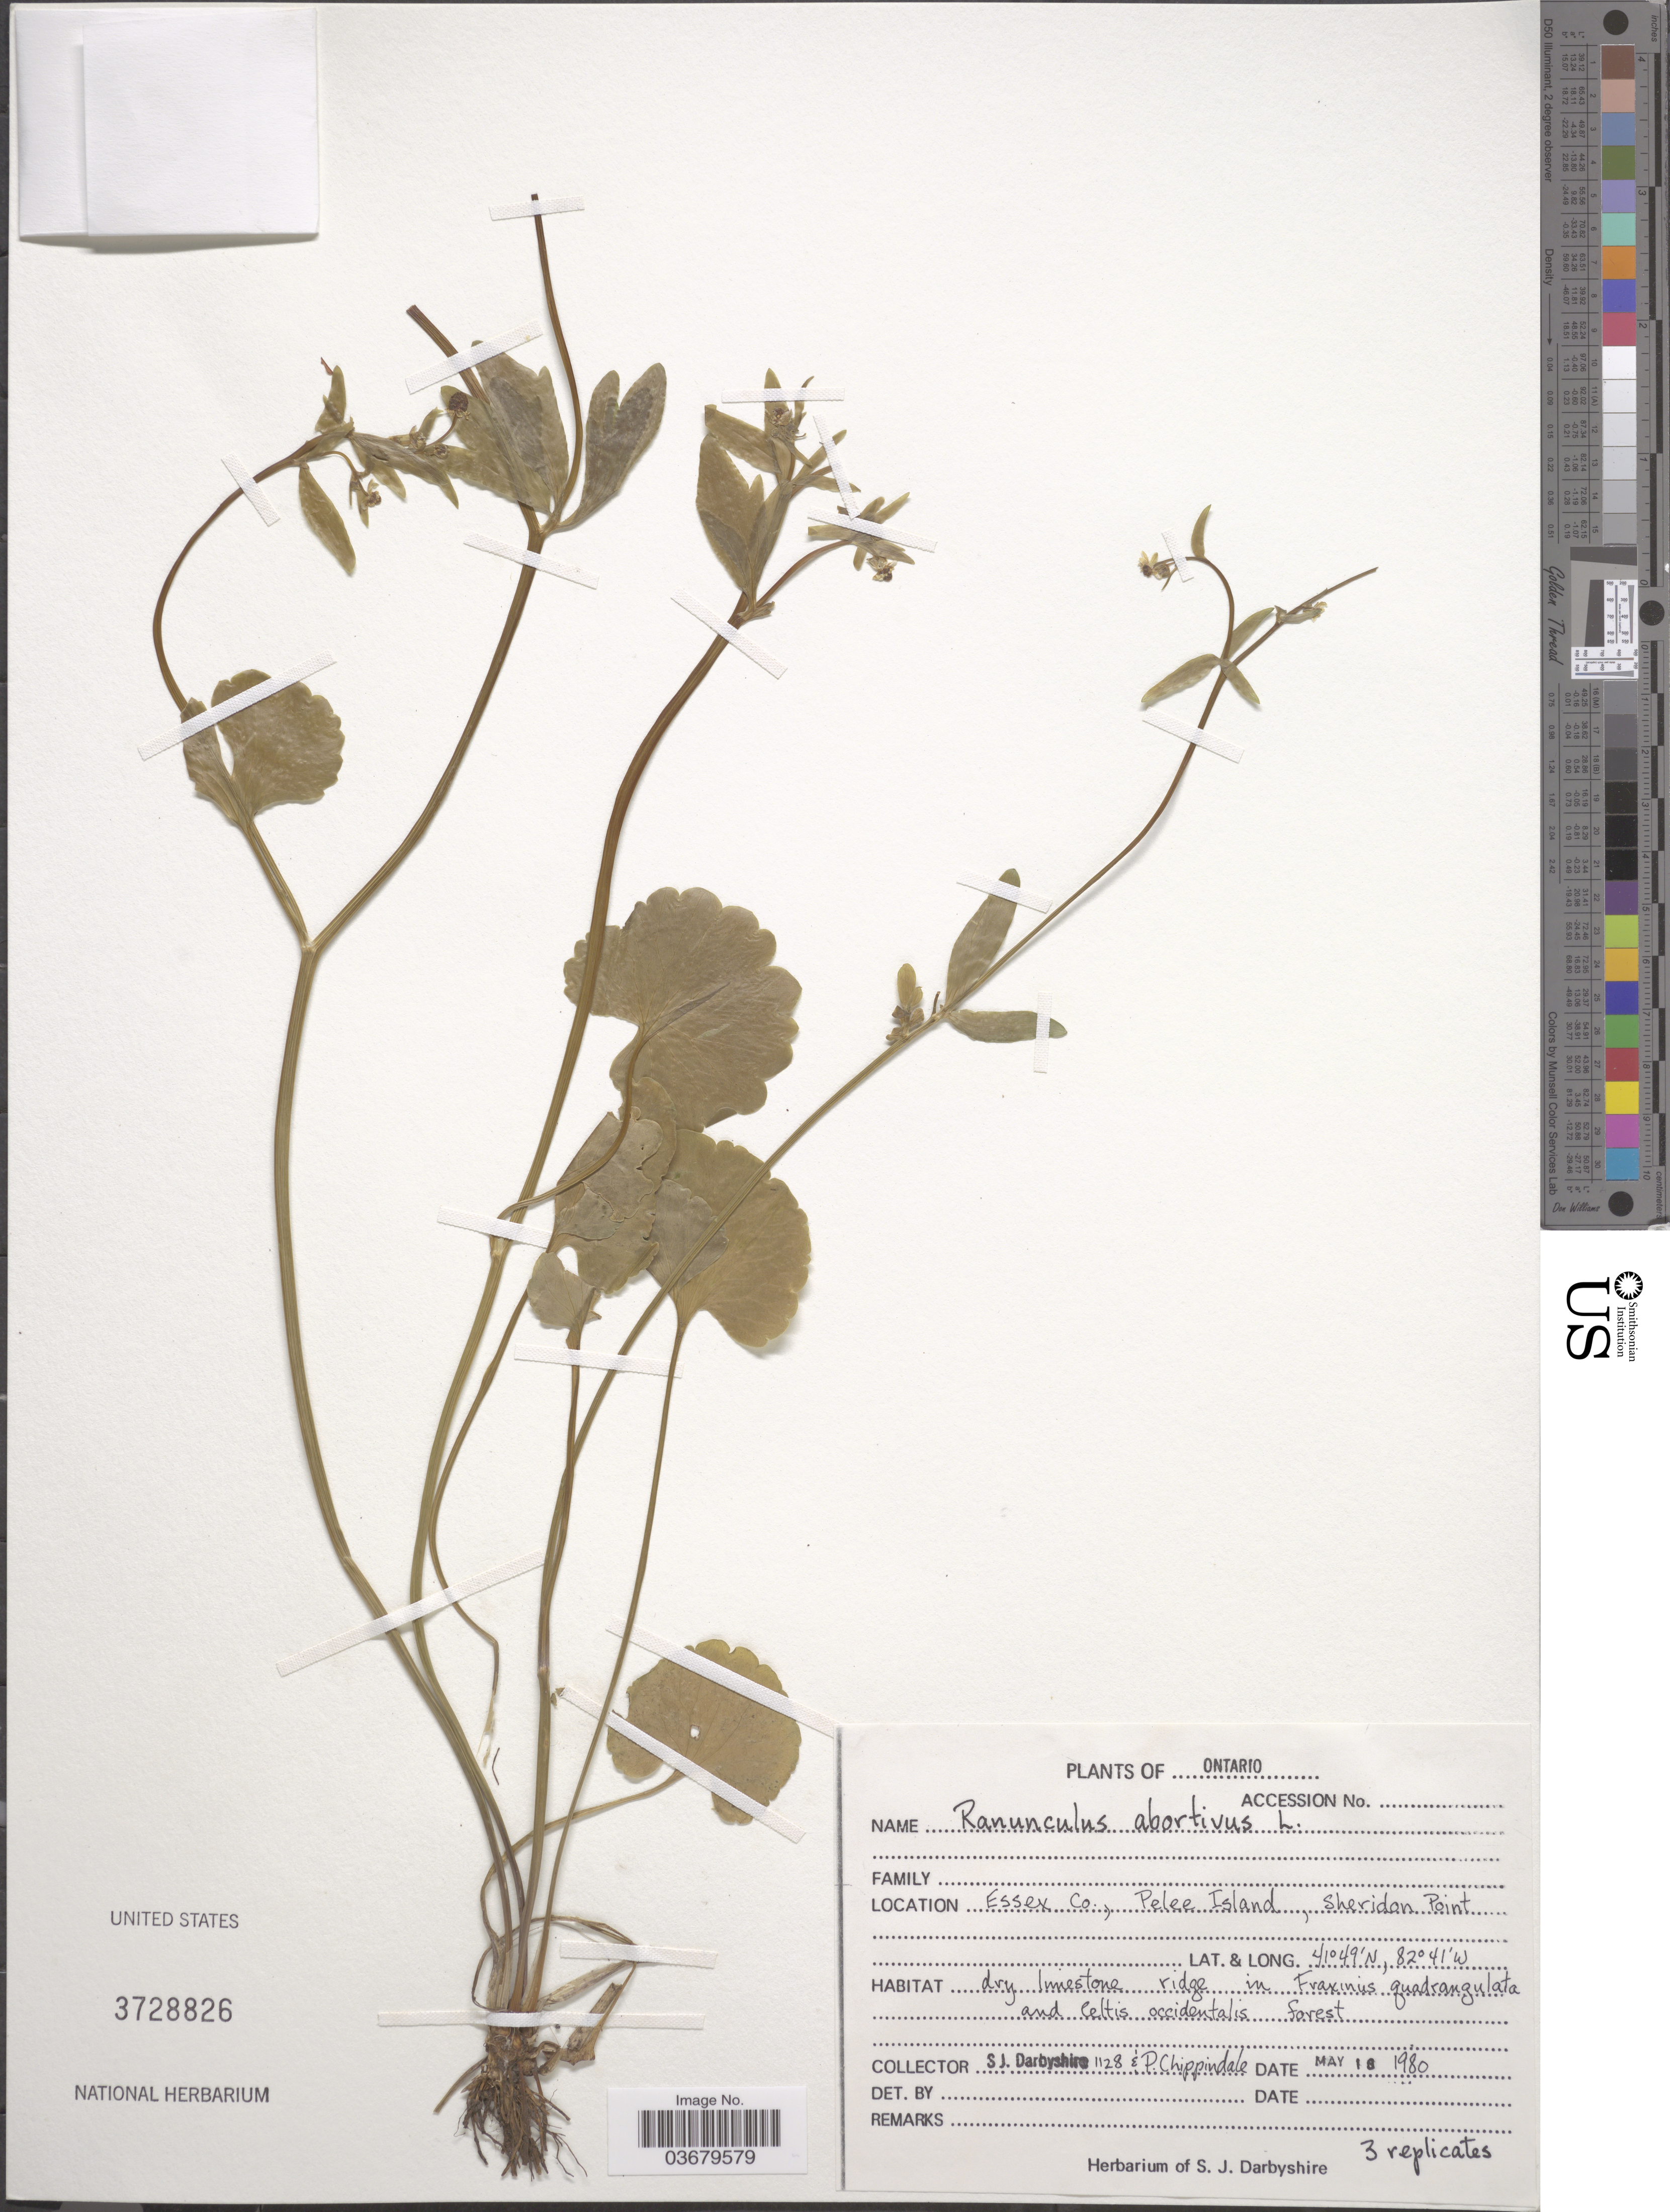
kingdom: Plantae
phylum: Tracheophyta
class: Magnoliopsida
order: Ranunculales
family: Ranunculaceae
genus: Ranunculus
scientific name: Ranunculus abortivus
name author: L.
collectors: S. Darbyshire & P. Chippindale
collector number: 1128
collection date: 1980-05-18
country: Canada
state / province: Ontario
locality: Essex Co., Pelee Island, Sheridon Point.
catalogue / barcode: US 3728826